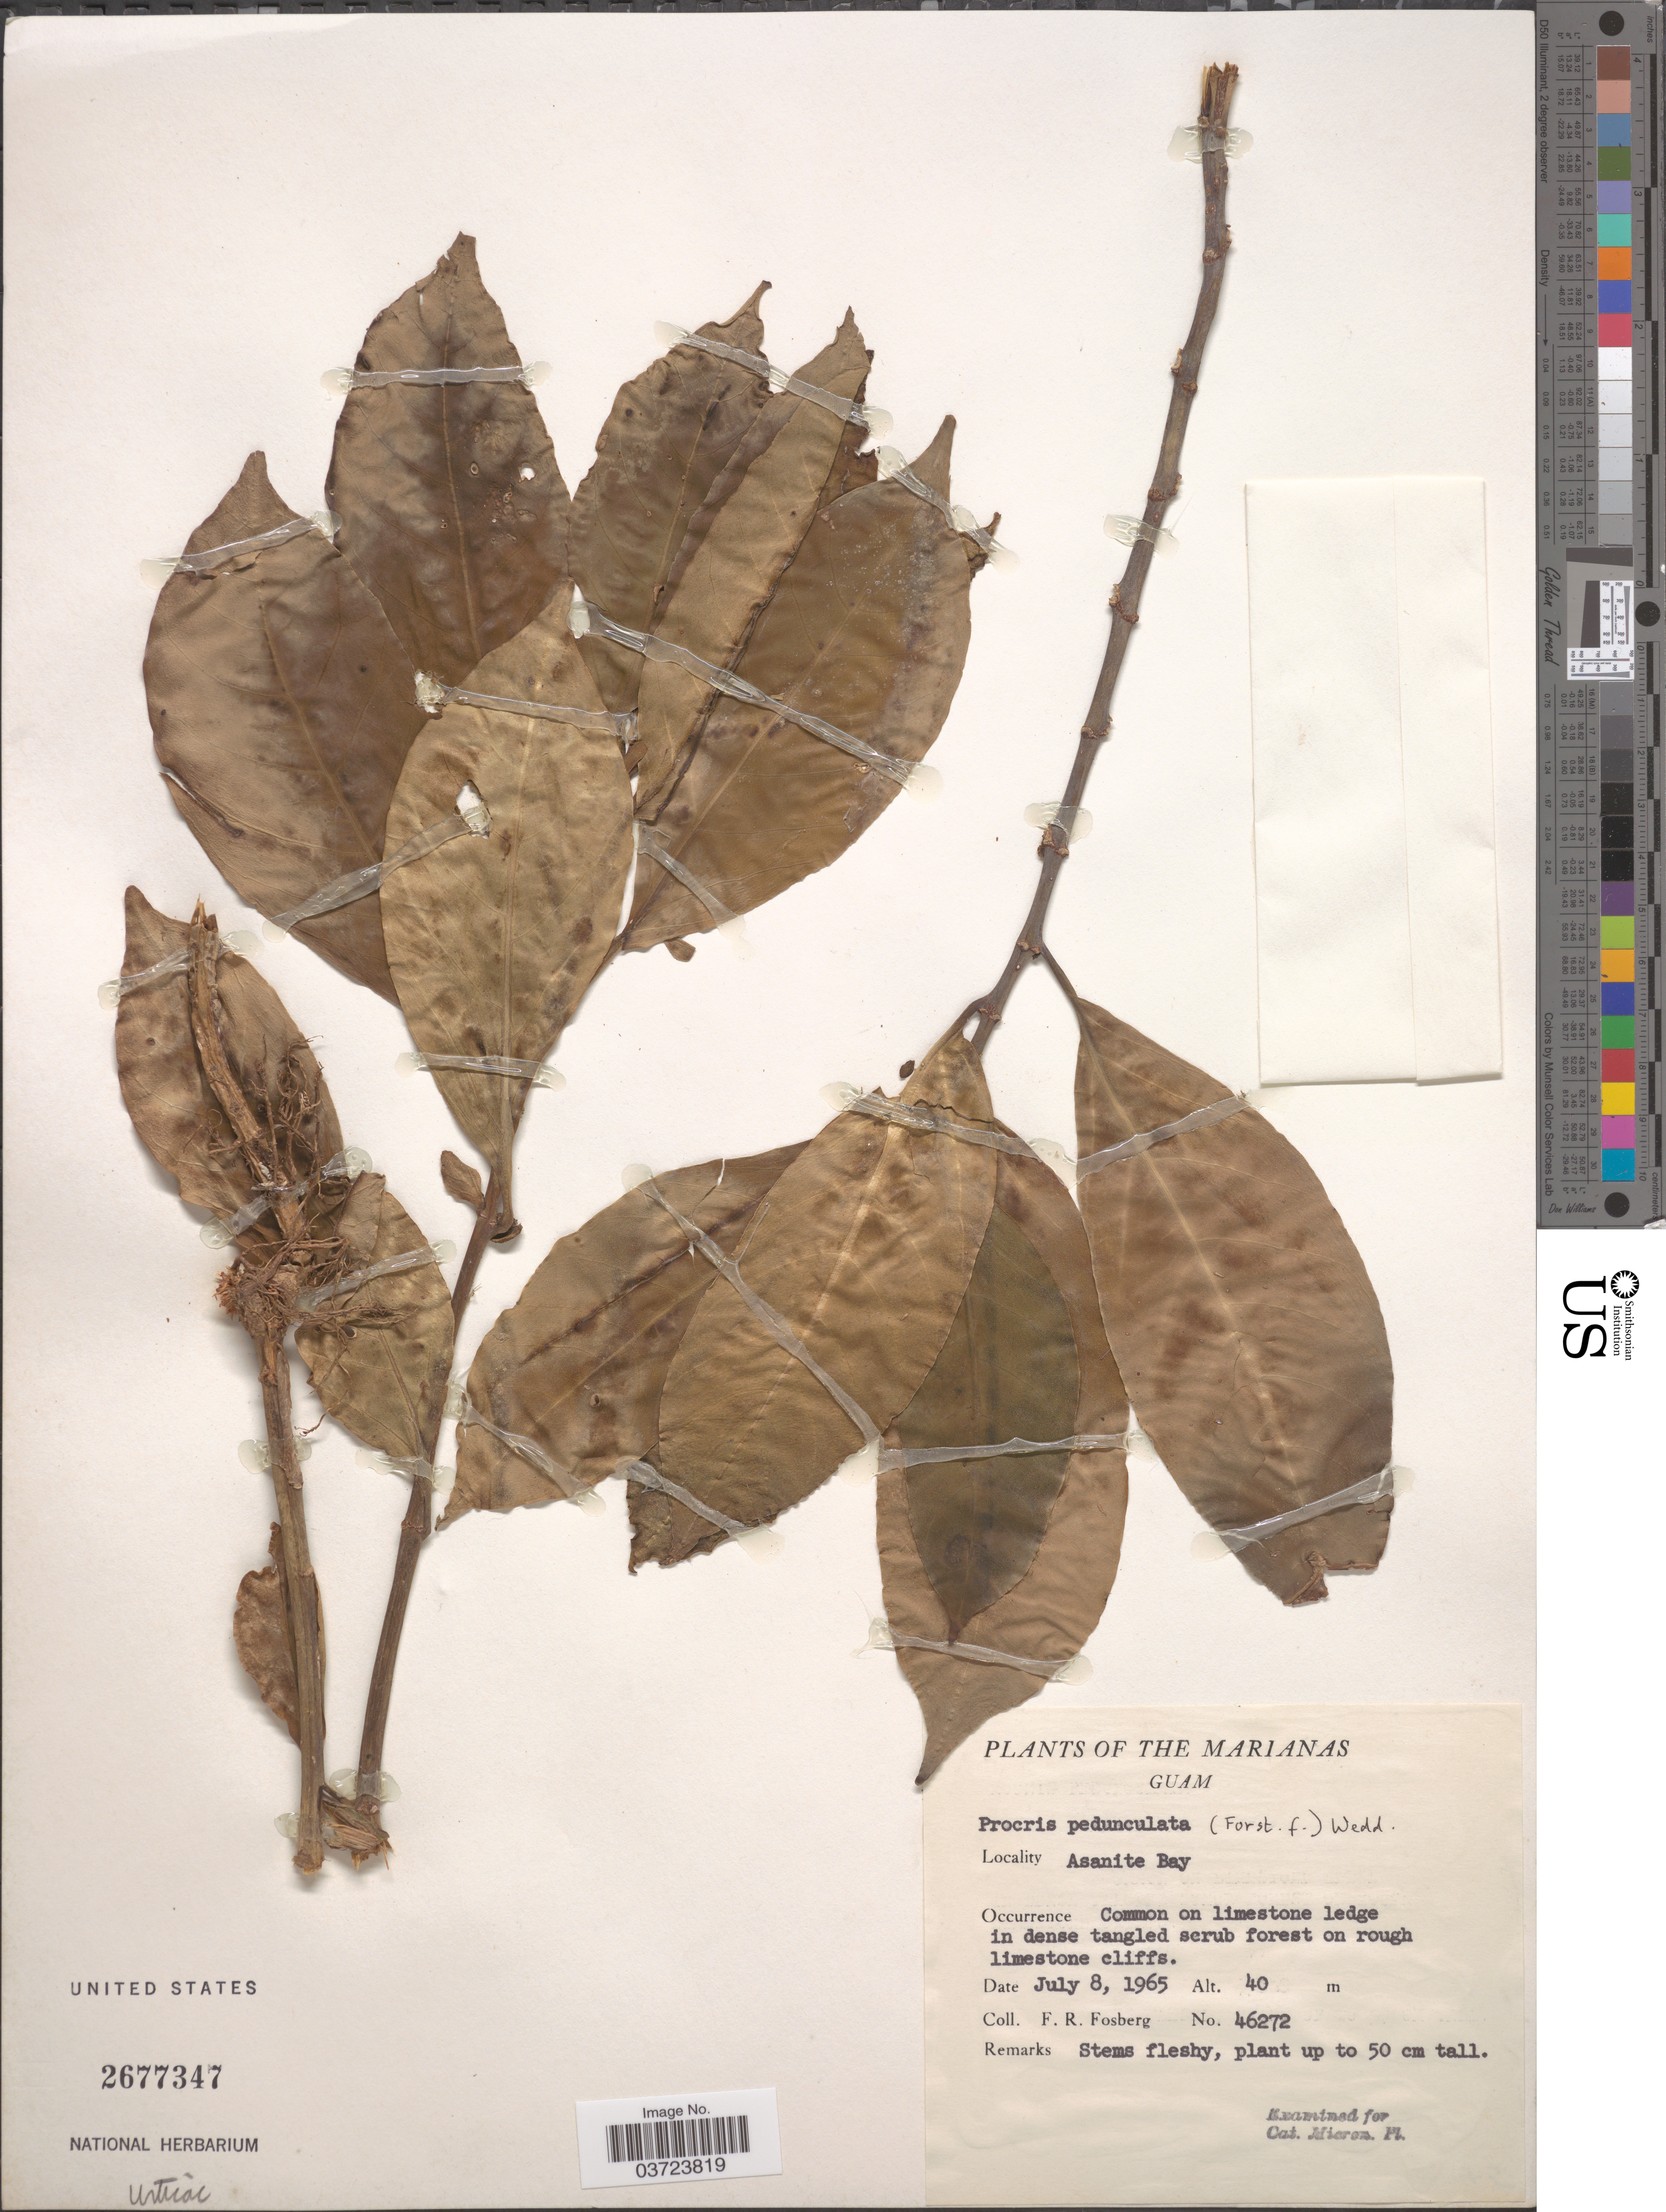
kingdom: Plantae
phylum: Tracheophyta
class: Magnoliopsida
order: Rosales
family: Urticaceae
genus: Procris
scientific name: Procris pedunculata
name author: (J.R. Forst. & G. Forst.) Wedd.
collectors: F. R. Fosberg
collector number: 46272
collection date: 1965-07-08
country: Guam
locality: Marianas. Asanite Bay.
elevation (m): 40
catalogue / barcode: US 2677347